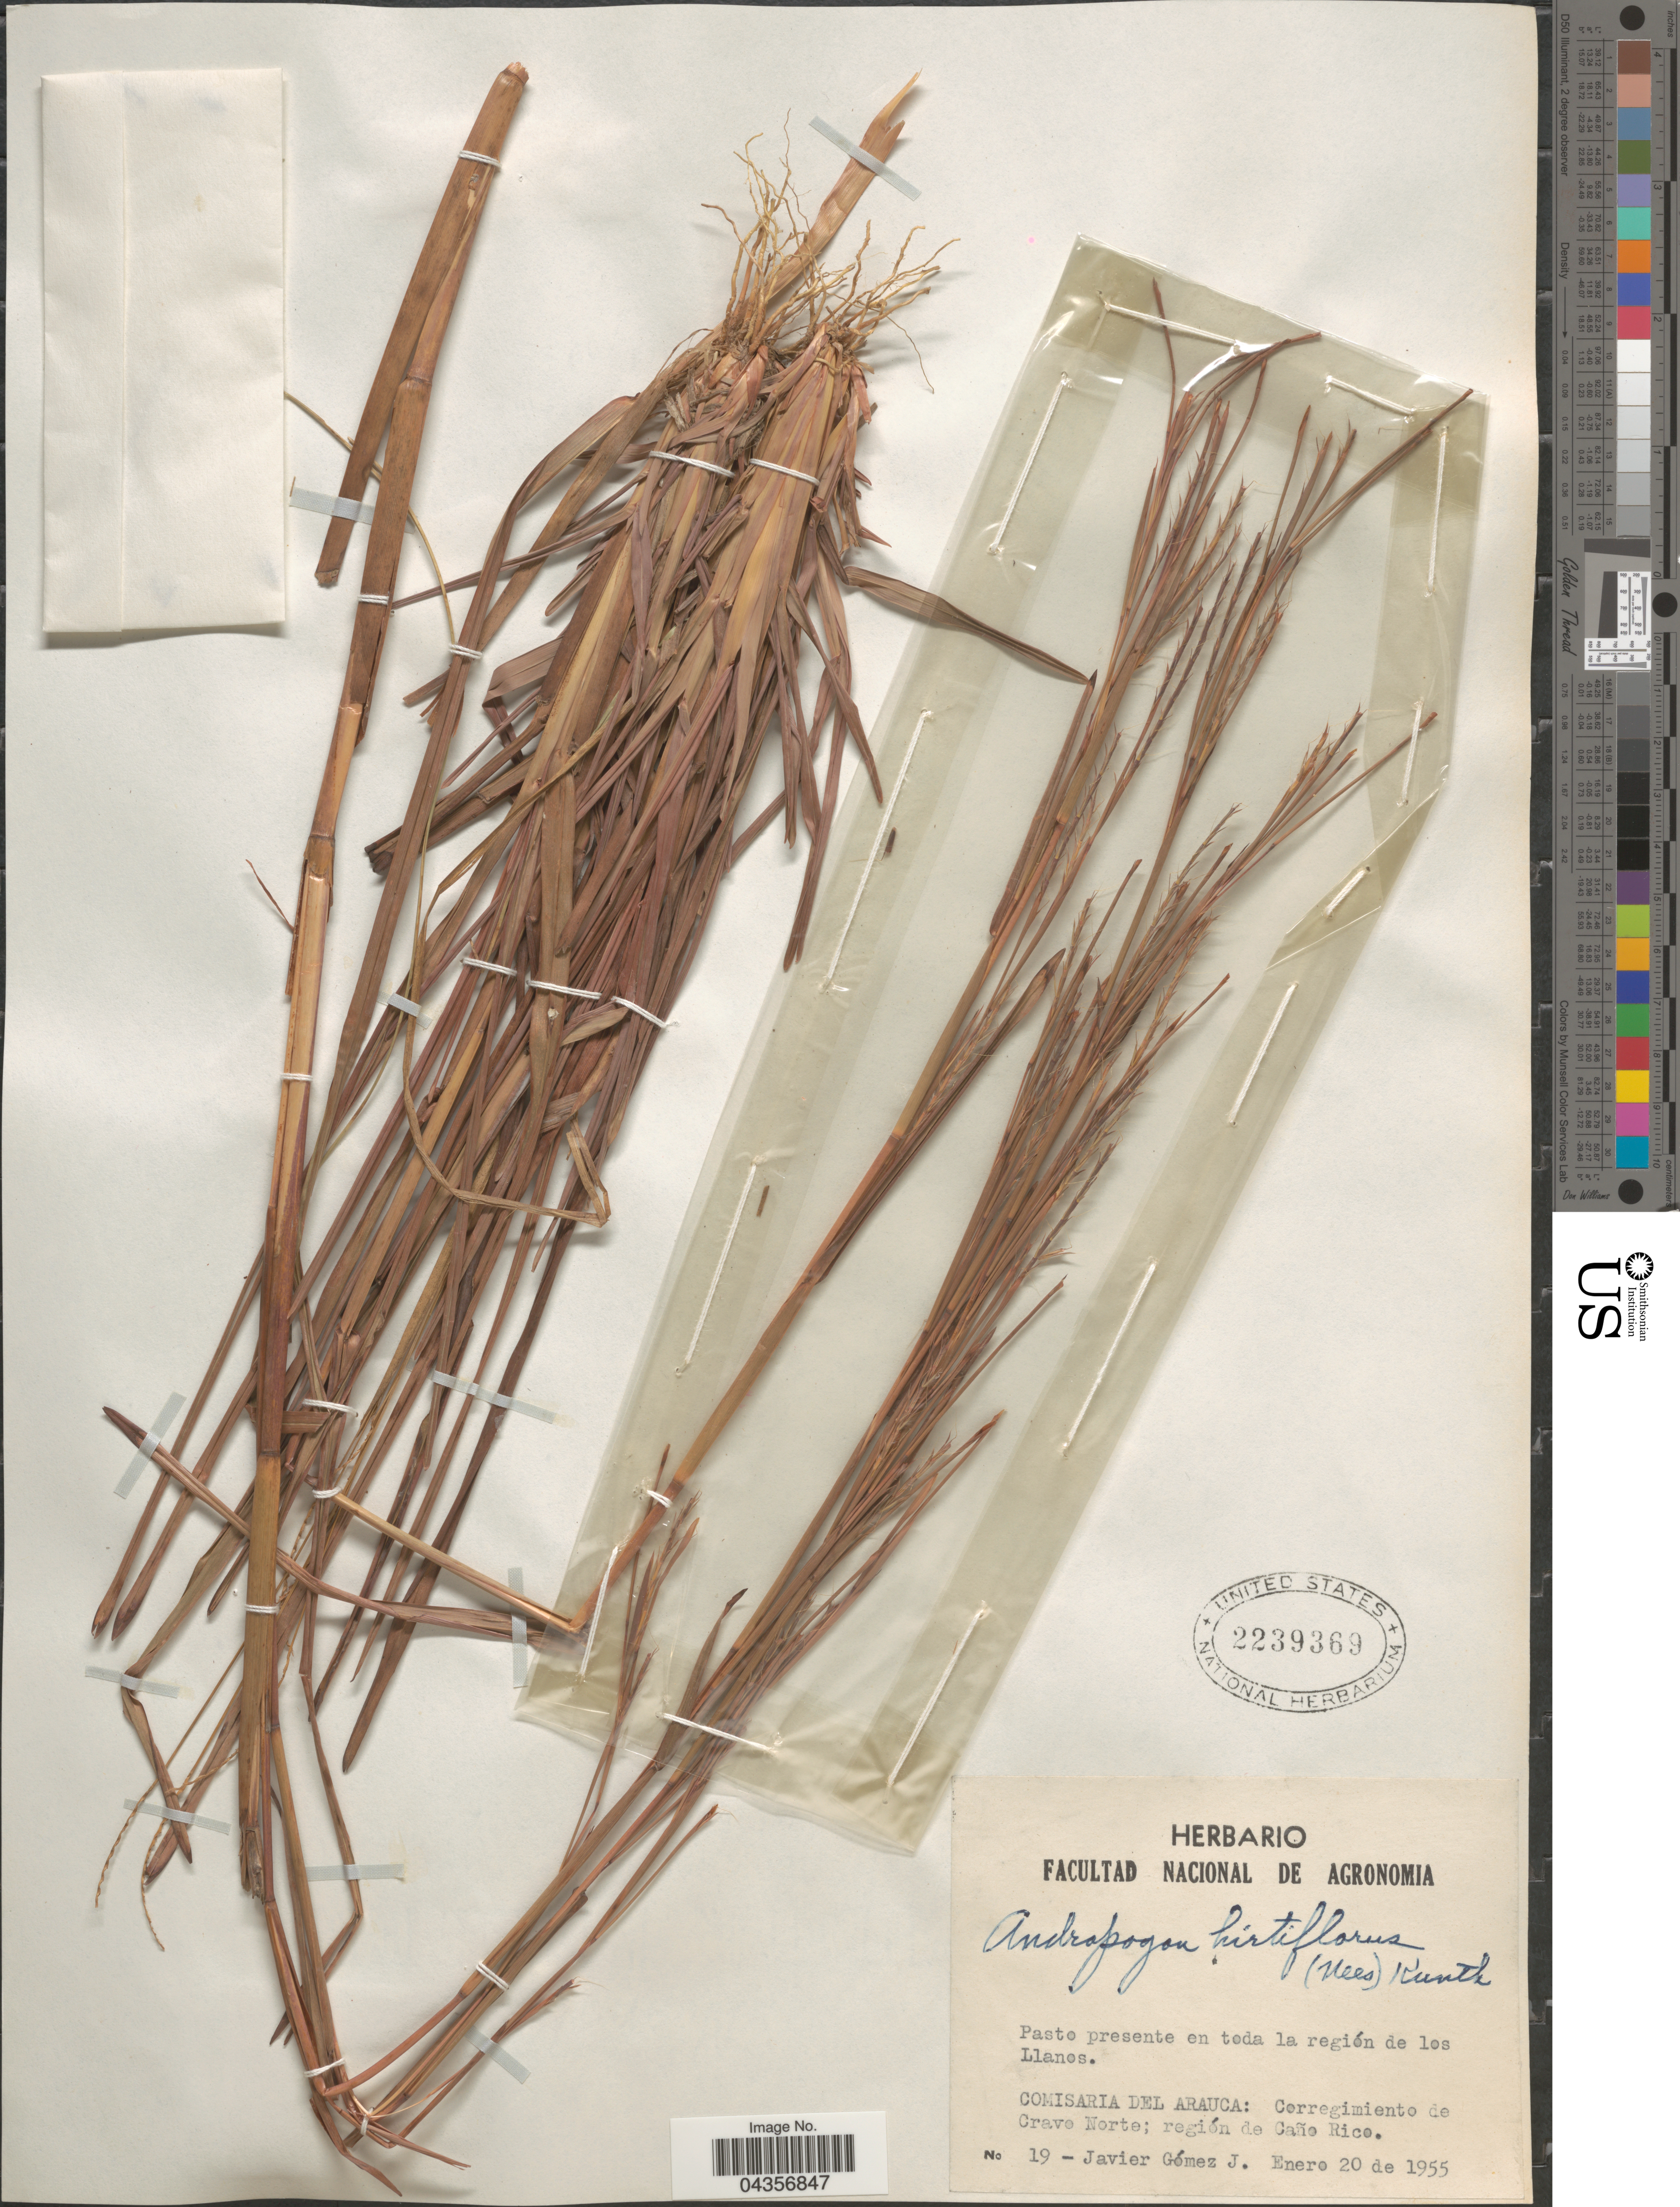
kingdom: Plantae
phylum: Tracheophyta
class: Liliopsida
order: Poales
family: Poaceae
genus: Schizachyrium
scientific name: Schizachyrium sanguineum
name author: (Retz.) Alston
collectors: G. Javier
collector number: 19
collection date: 1955-01-20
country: Colombia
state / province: Arauca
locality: Comisaria del Arauca: Corregimiento de Cravo Norte; región de Caño Rico.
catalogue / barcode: US 2239369